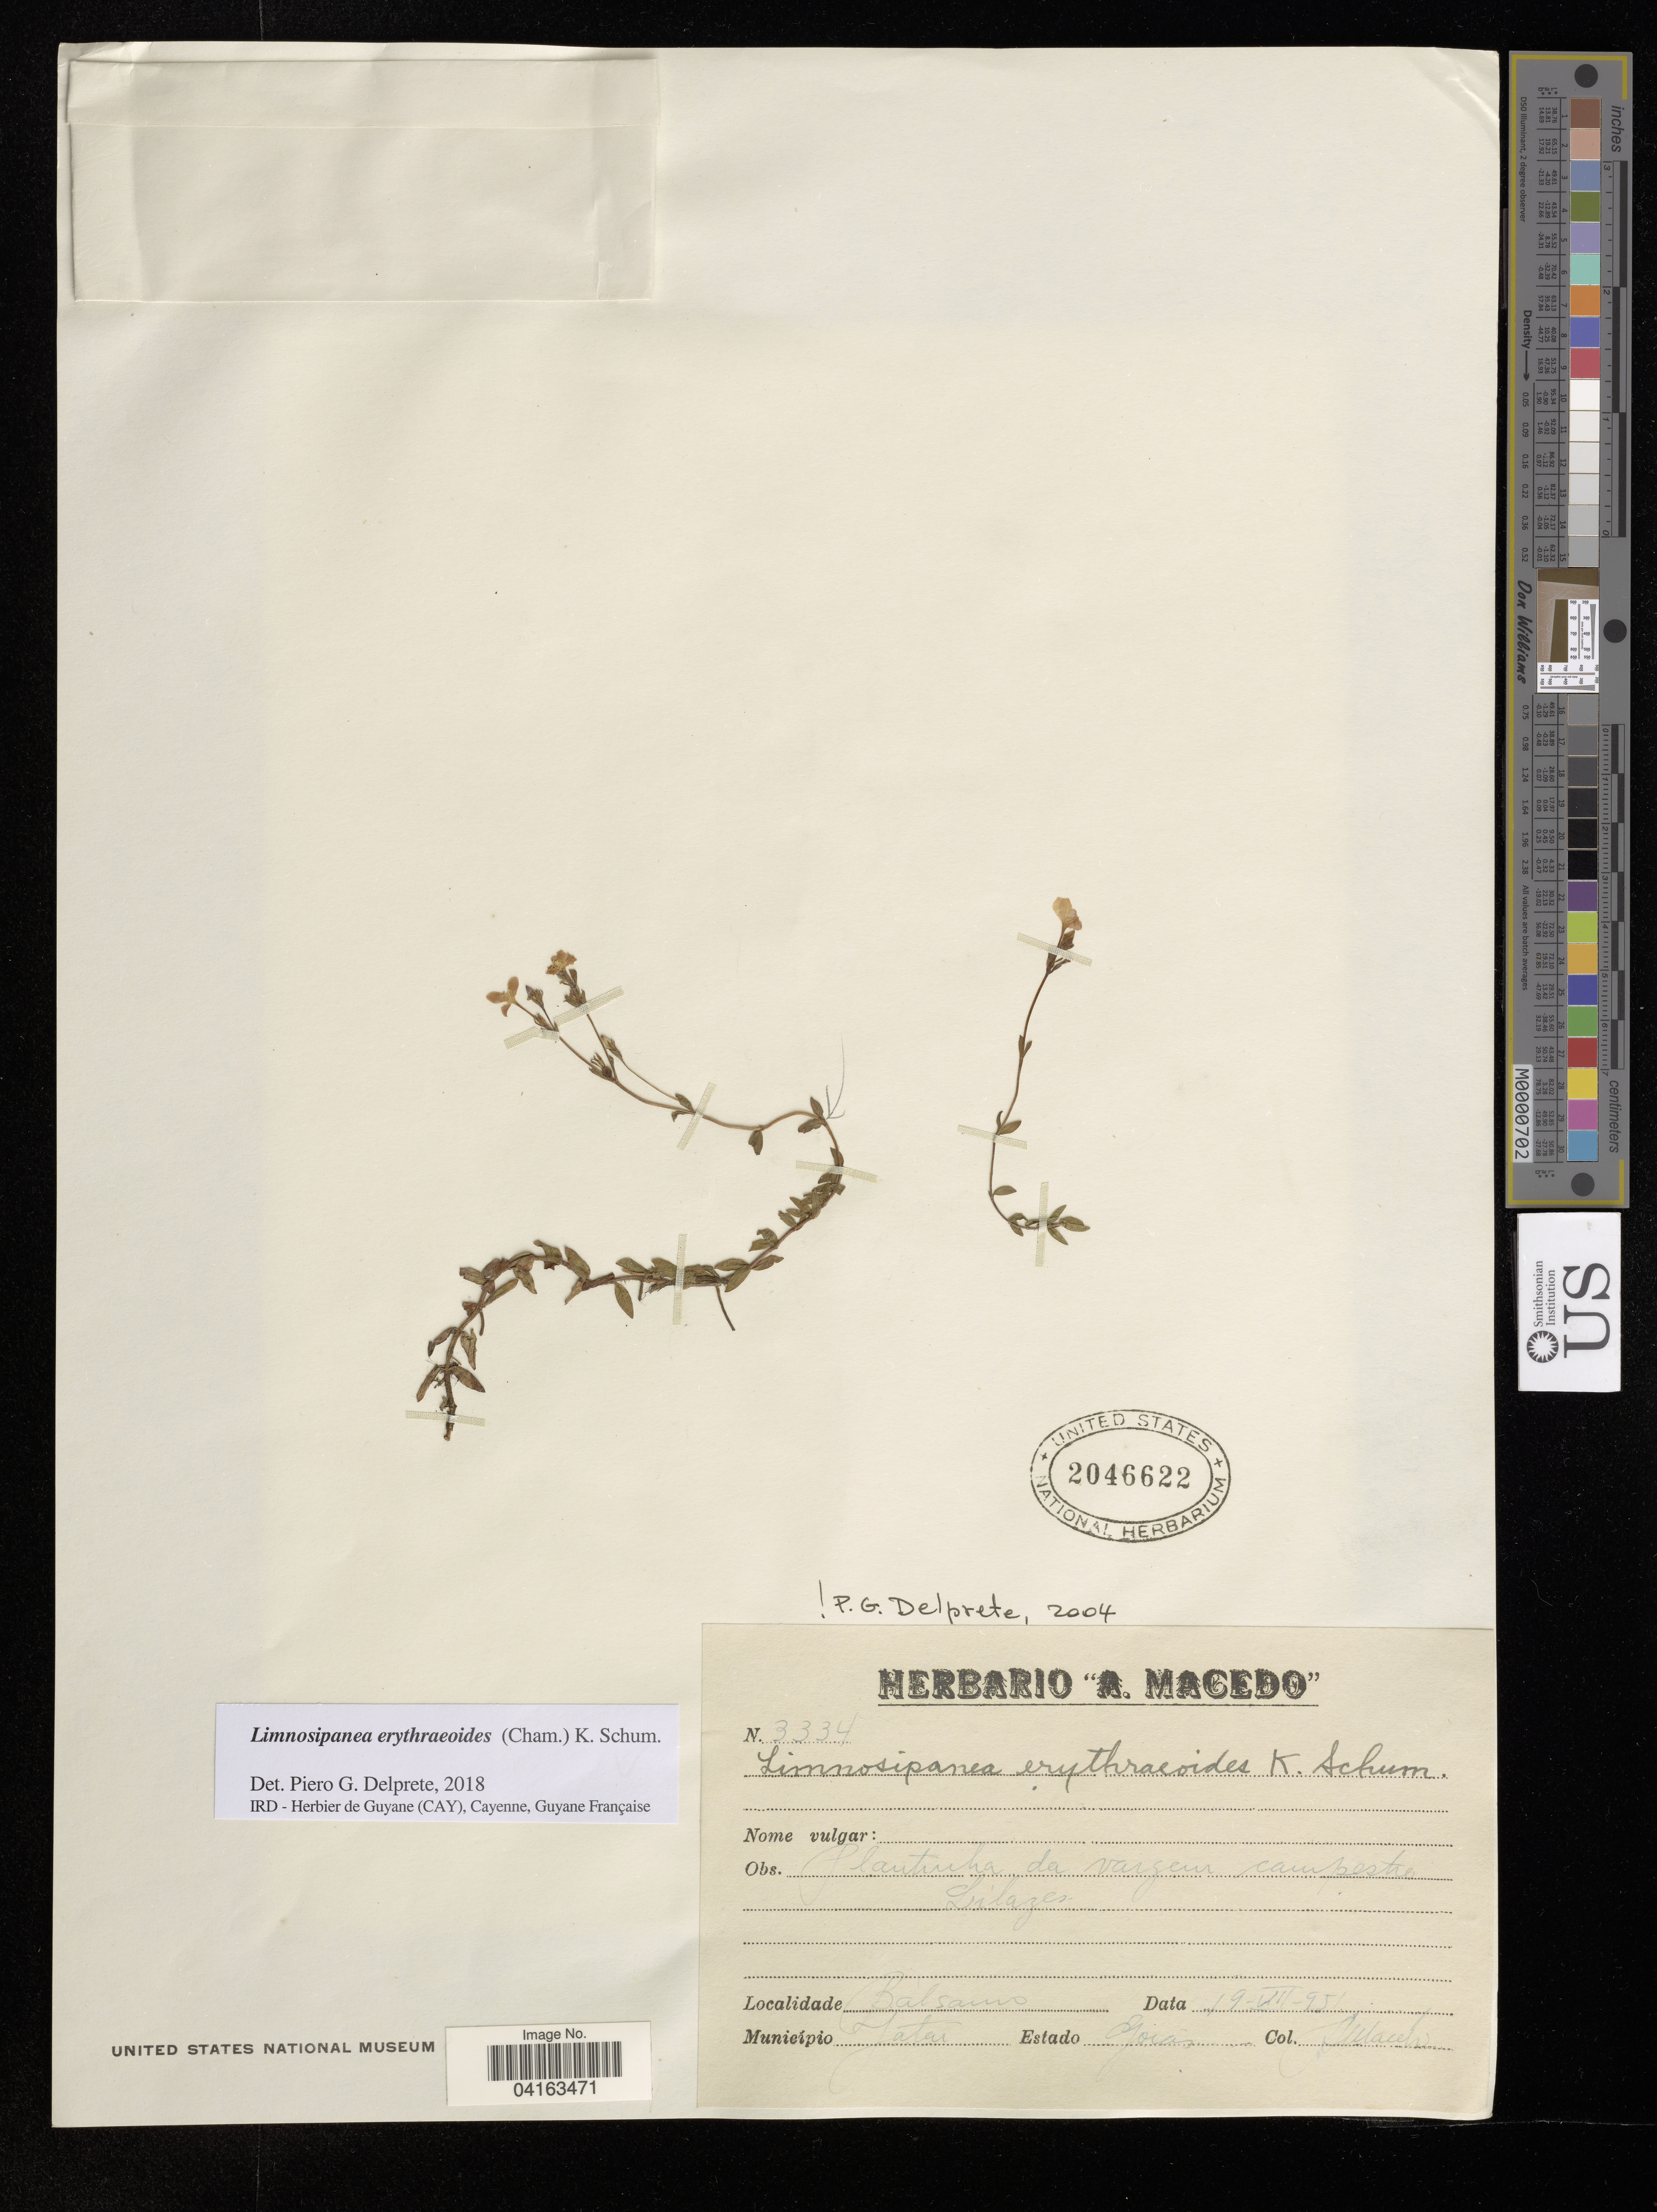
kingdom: Plantae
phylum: Tracheophyta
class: Magnoliopsida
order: Gentianales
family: Rubiaceae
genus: Limnosipanea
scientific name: Limnosipanea erythraeoides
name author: (Cham.) K. Schum.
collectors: A. Macedo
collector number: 3334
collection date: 1951-07-19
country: Brazil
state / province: Goiás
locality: Balsamo. Muncipio Jatar.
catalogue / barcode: US 2046622